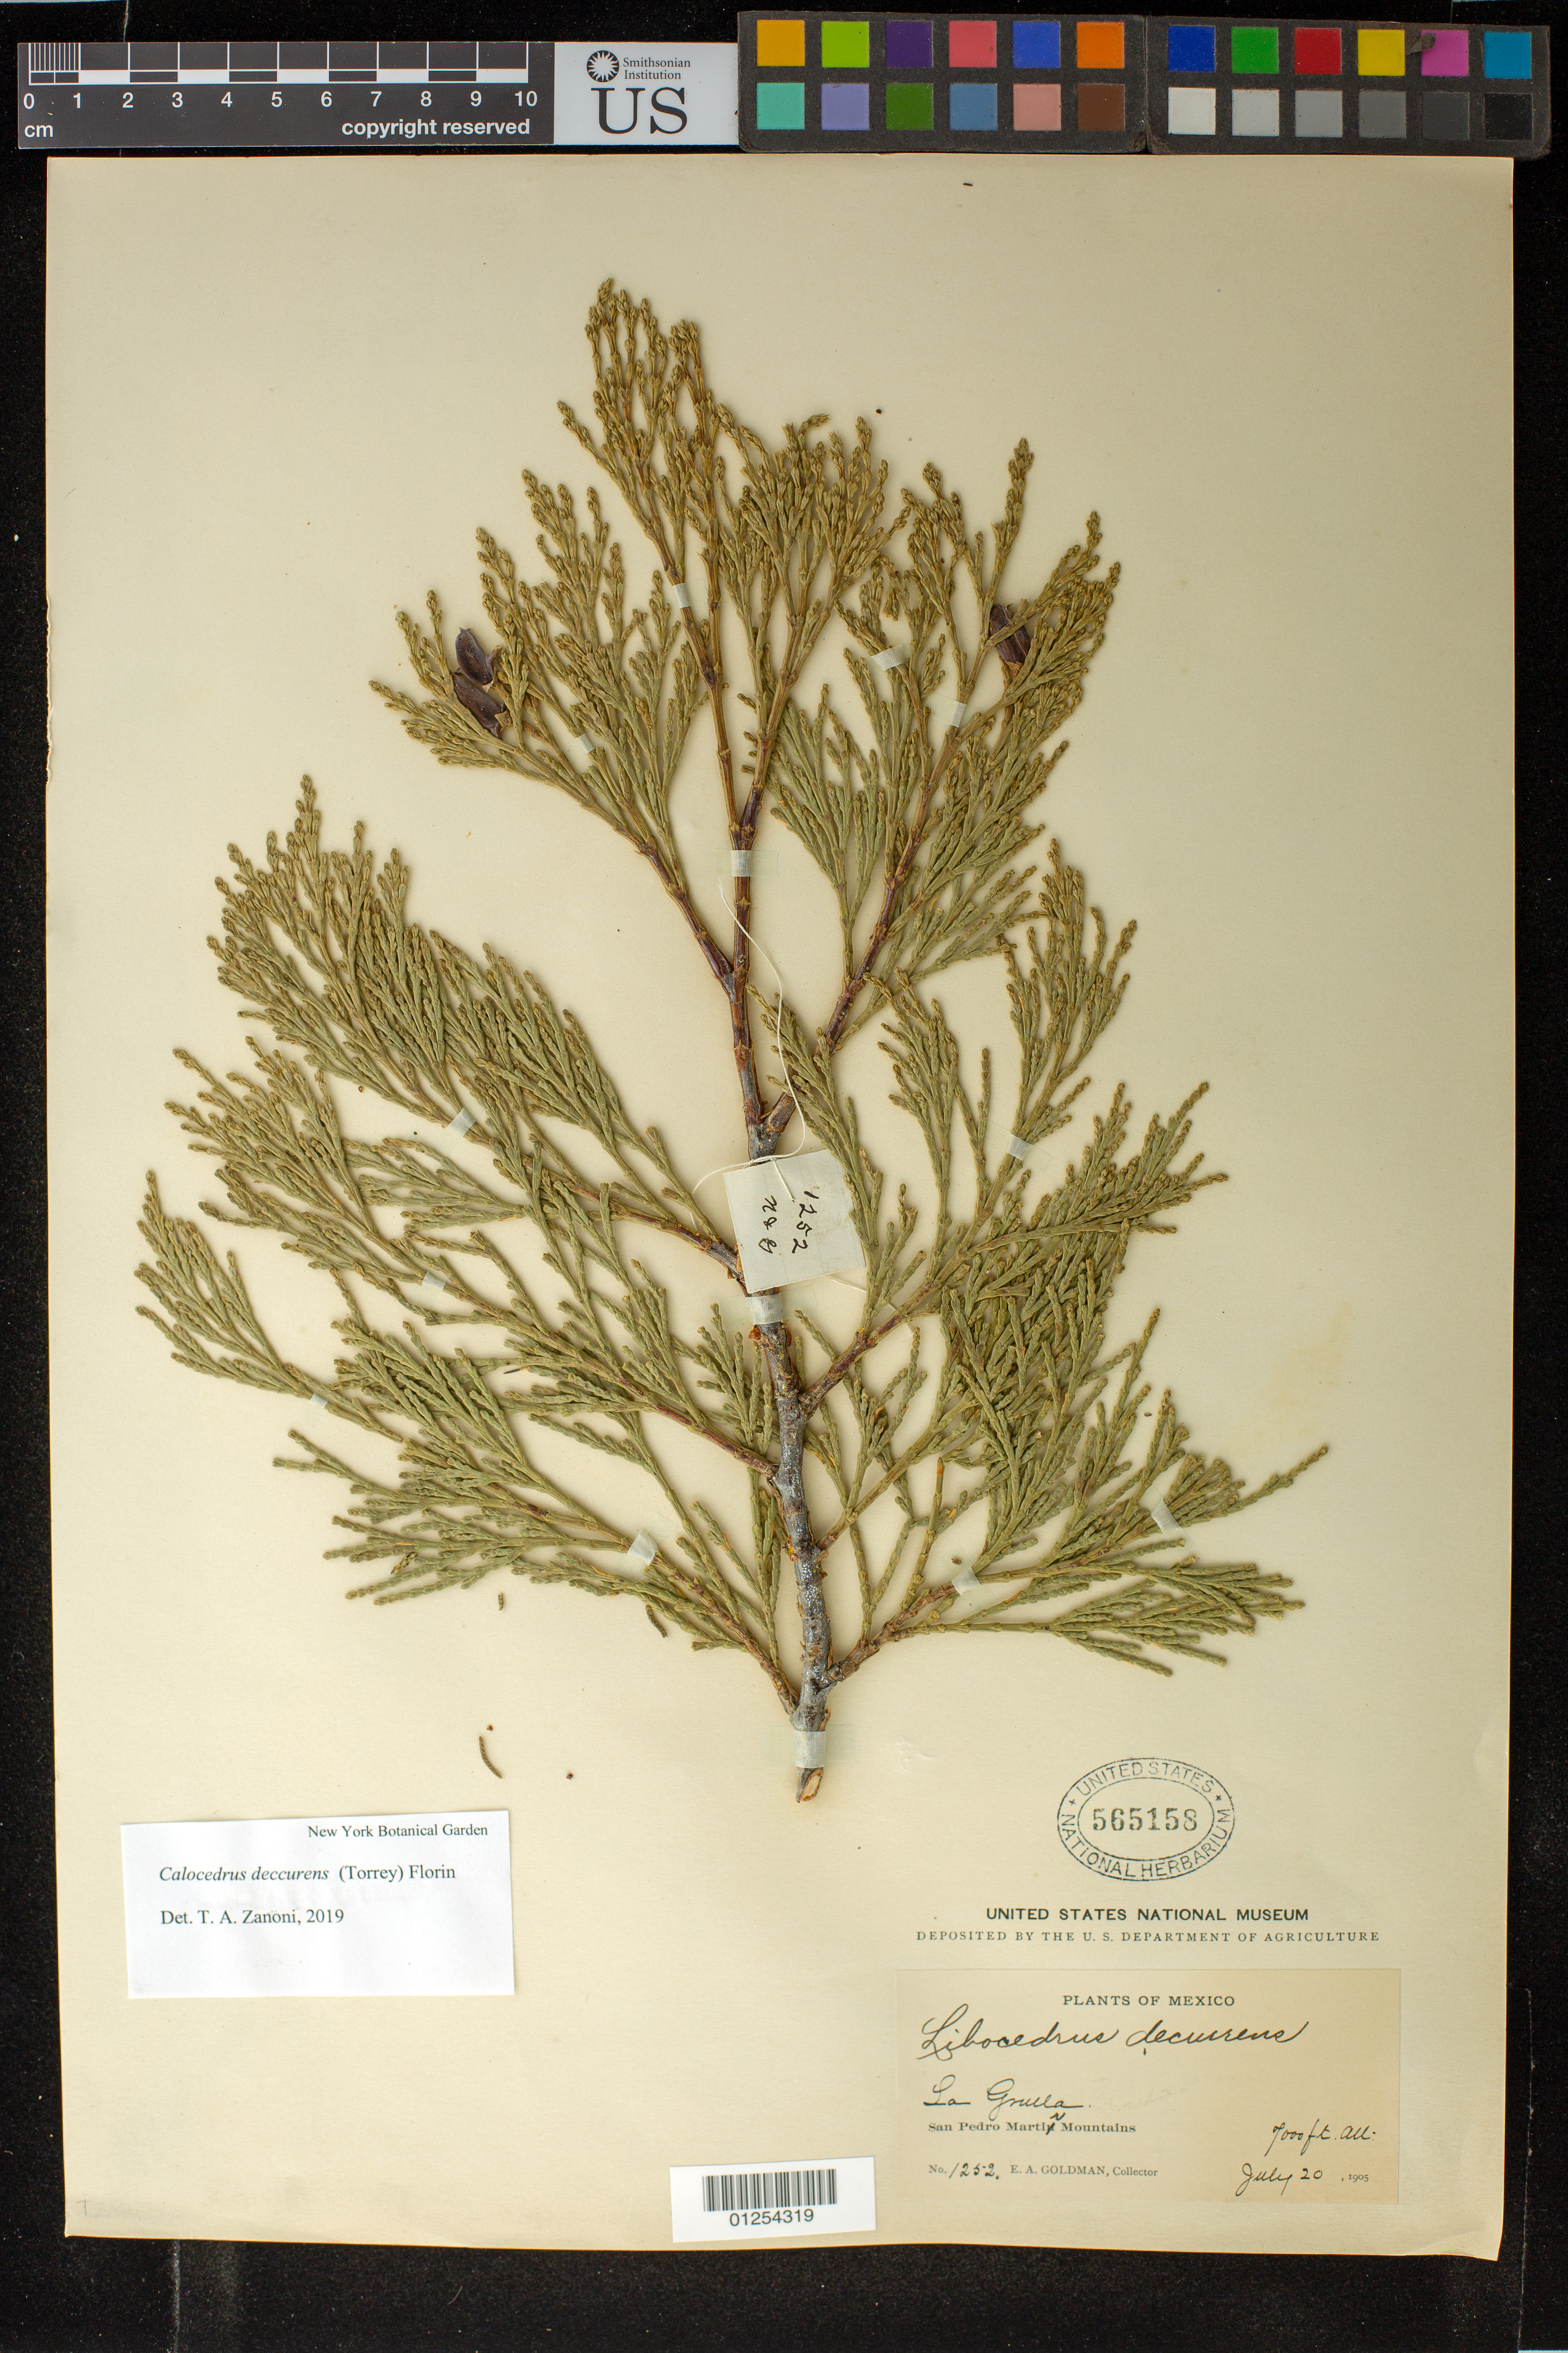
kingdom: Plantae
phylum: Tracheophyta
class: Pinopsida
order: Pinales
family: Cupressaceae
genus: Calocedrus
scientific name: Calocedrus decurrens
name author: (Torr.) Florin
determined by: Zanoni, T. A., (NY), New York Botanical Garden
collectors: E. A. Goldman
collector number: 252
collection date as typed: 20 Jul 1905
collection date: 1905-07-20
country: Mexico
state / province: Baja California Norte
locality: La Grulla, San Pedro Martir Mtns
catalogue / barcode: US 565158